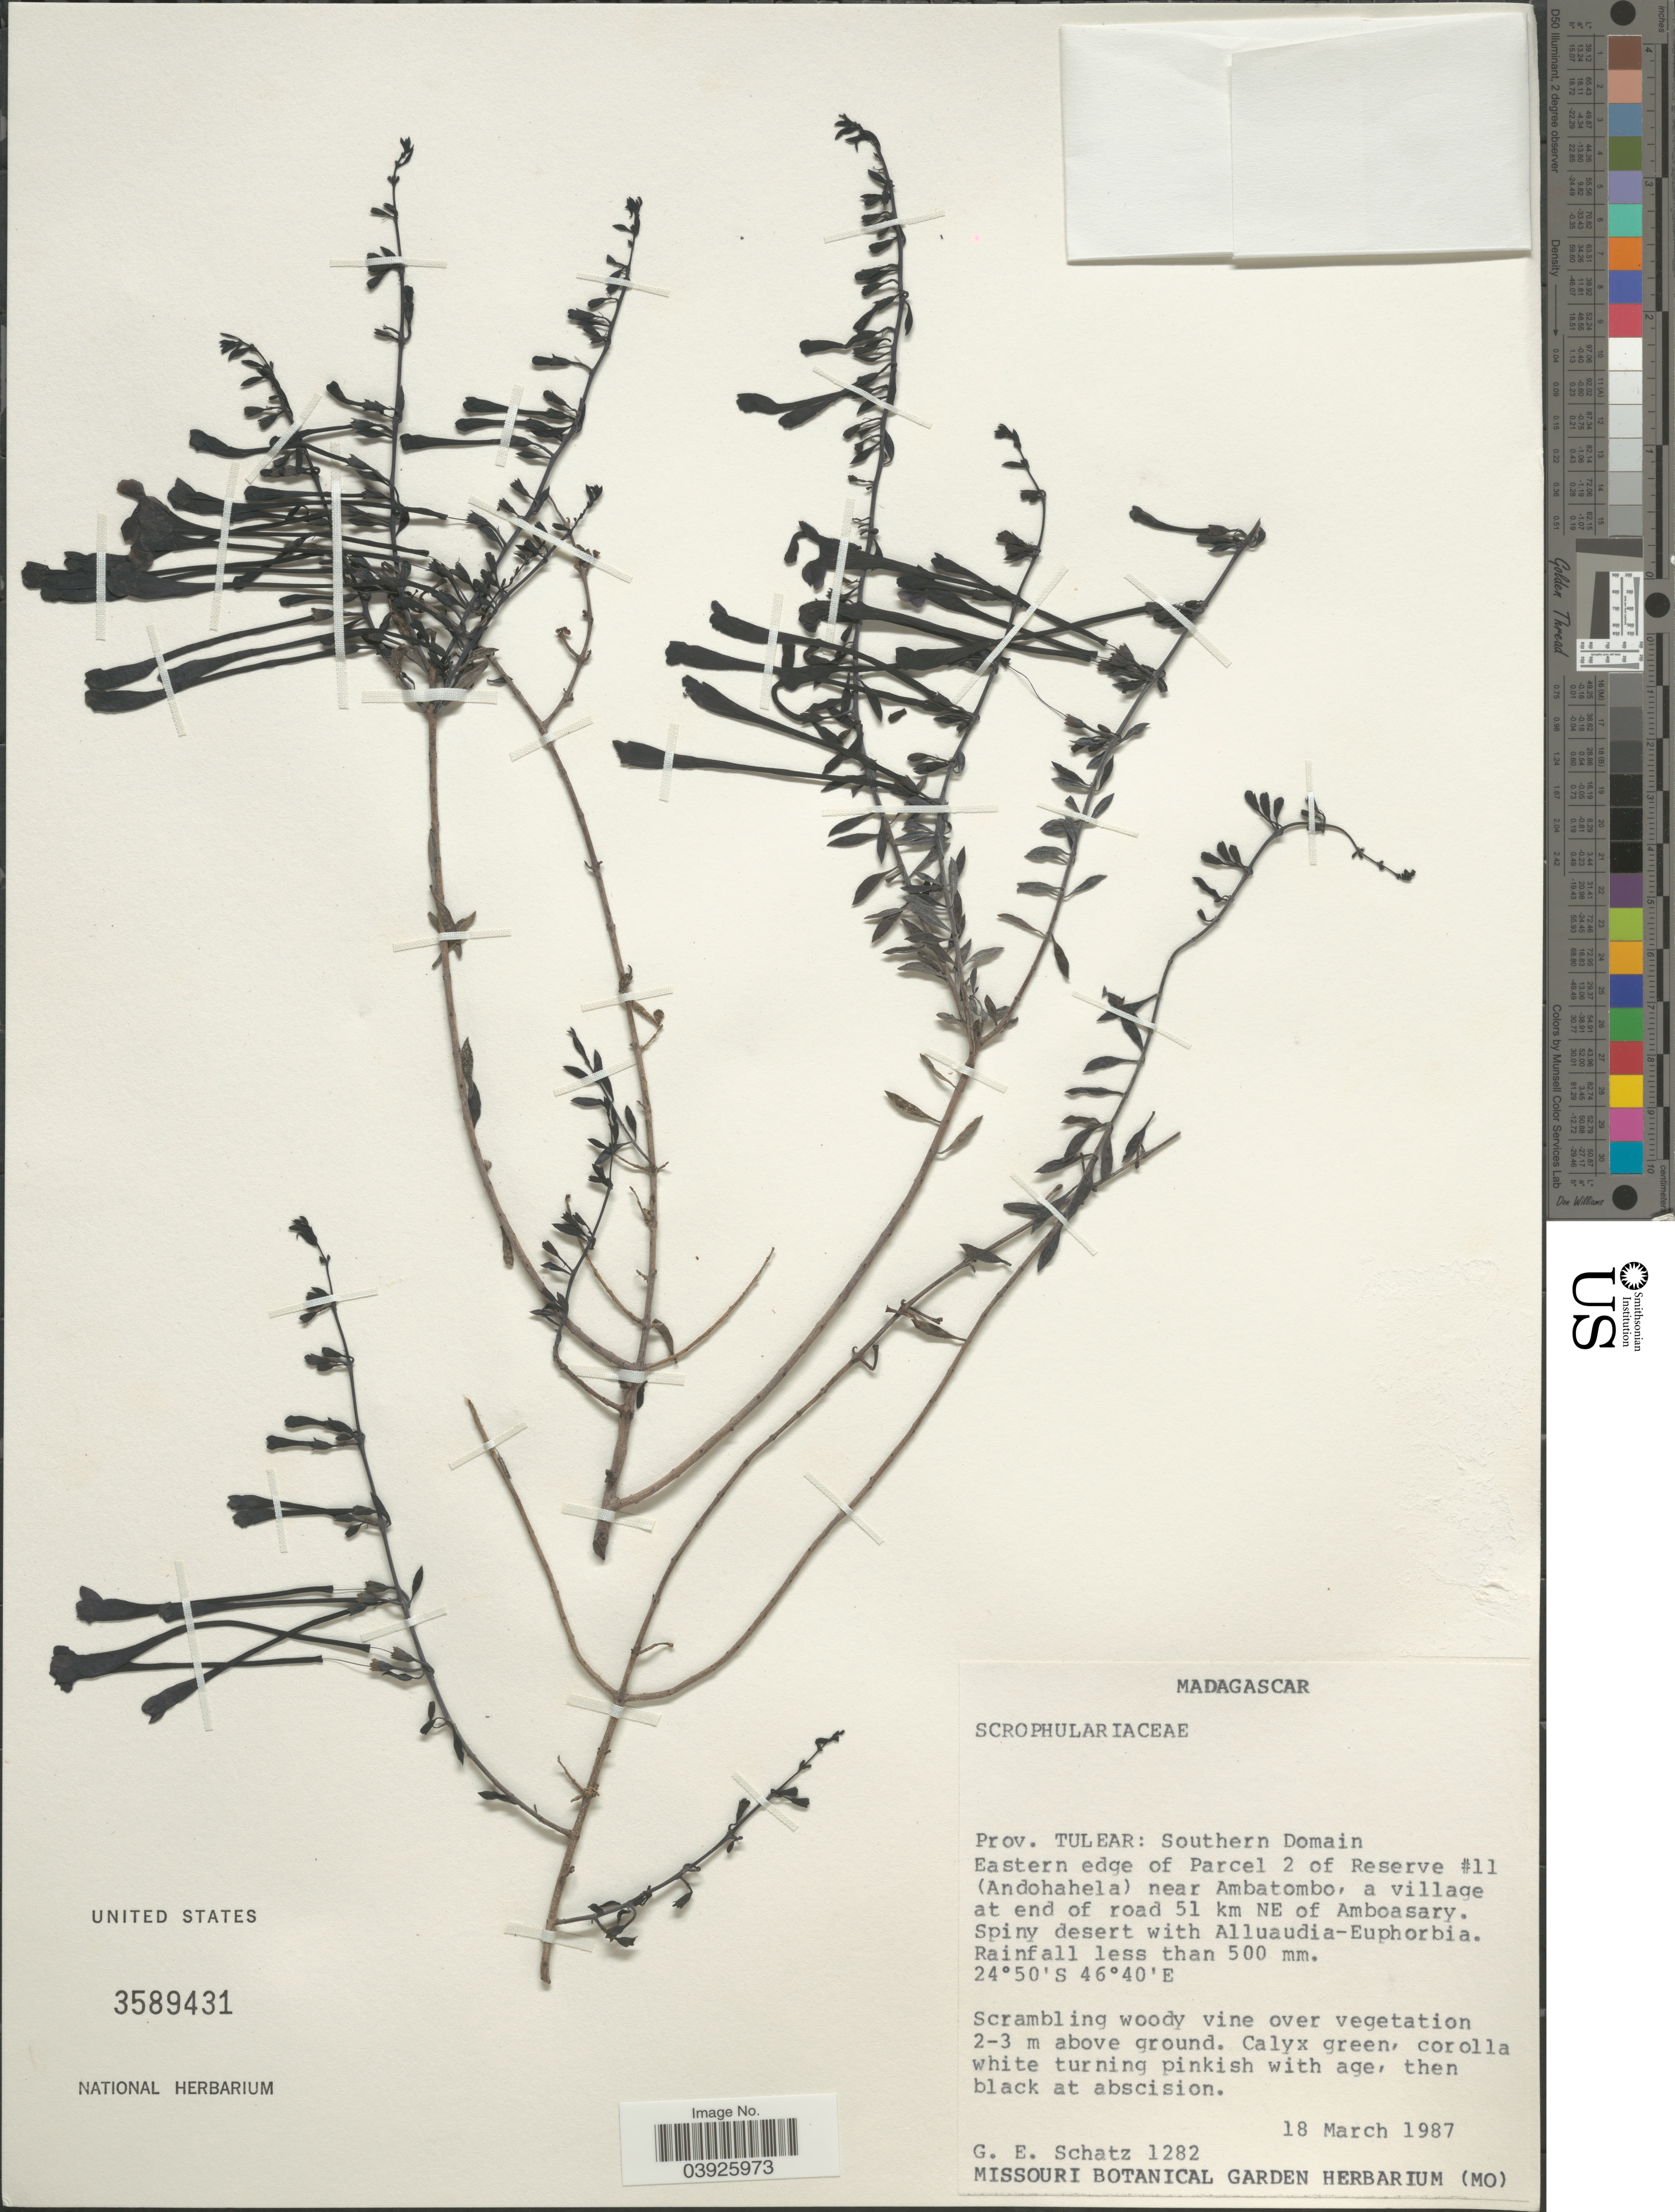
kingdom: Plantae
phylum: Tracheophyta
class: Magnoliopsida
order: Lamiales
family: Scrophulariaceae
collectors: G. Schatz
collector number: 1282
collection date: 1987-03-18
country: Madagascar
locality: Prov. Tulear: Southern Domain Eastern edge of Parcel 2 of Reserve #11 (Andohahela) near Ambatombo, a village at end of road 51 km NE of Amboasary.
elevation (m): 500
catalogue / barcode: US 3589431